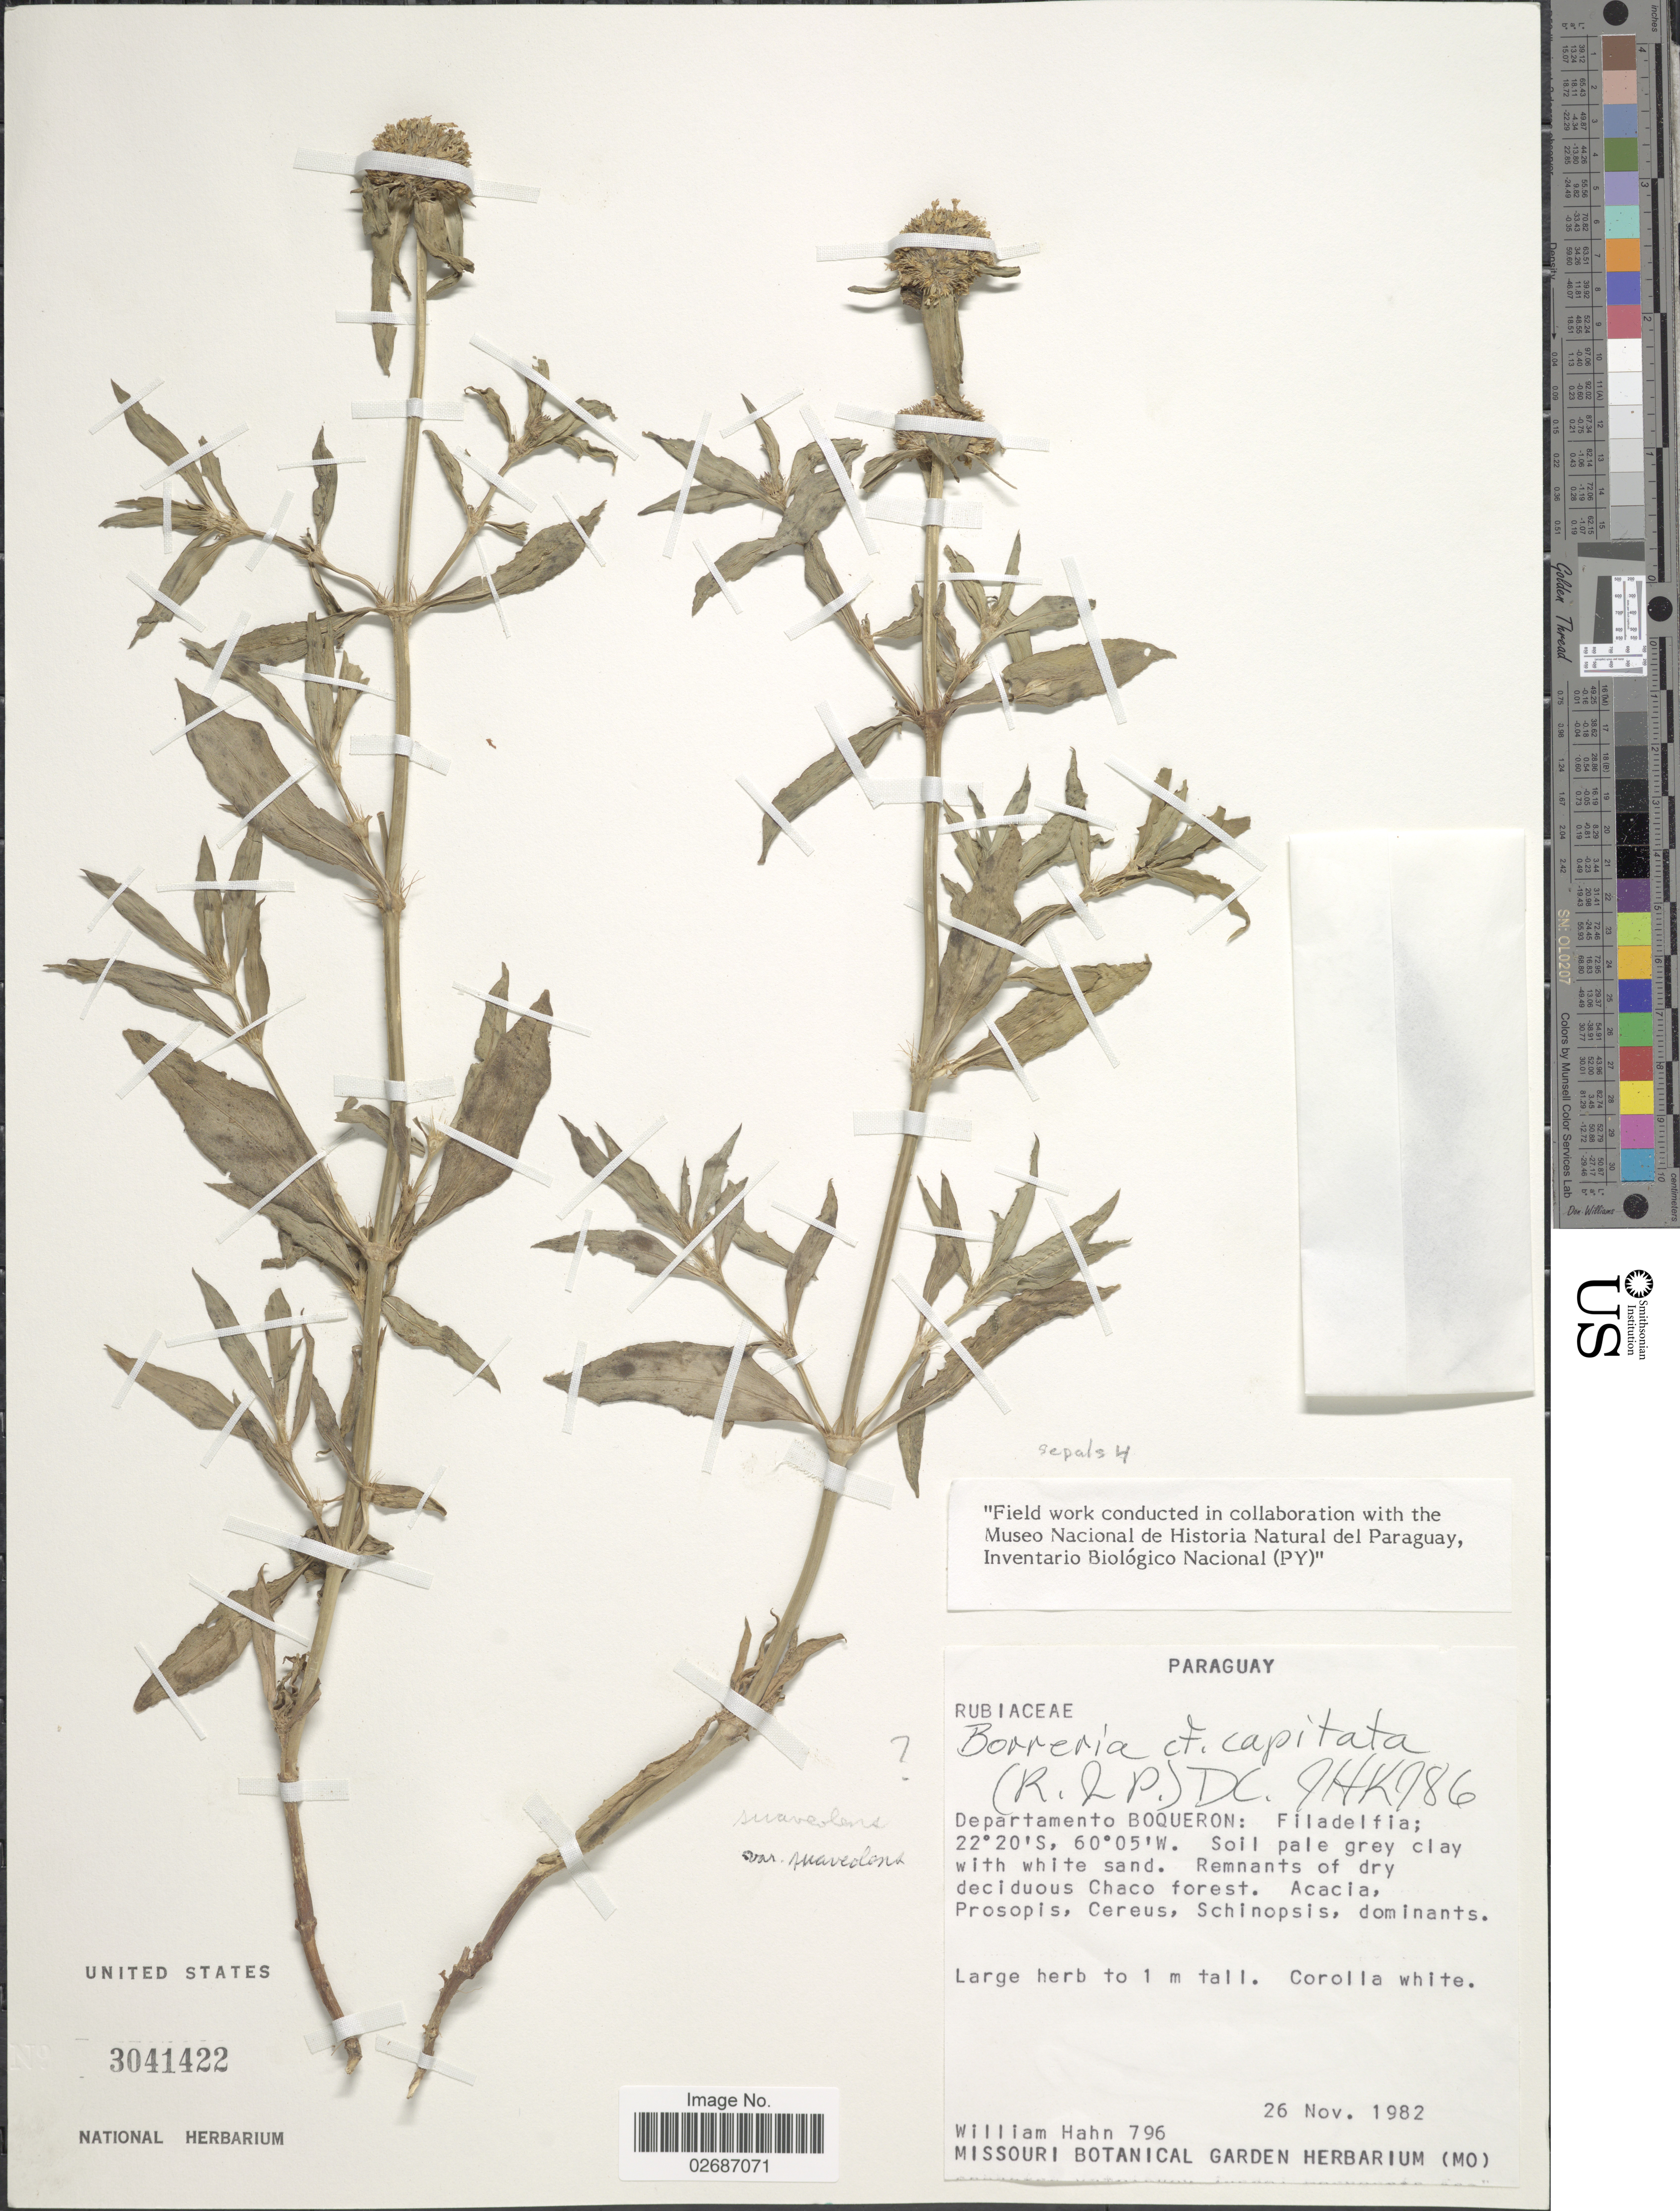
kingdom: Plantae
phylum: Tracheophyta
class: Magnoliopsida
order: Gentianales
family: Rubiaceae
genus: Borreria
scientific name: Borreria suaveolens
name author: G. Mey.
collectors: W. Hahn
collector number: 796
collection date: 1982-11-26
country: Paraguay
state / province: Boqueron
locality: Filadelfia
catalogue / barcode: US 3041422